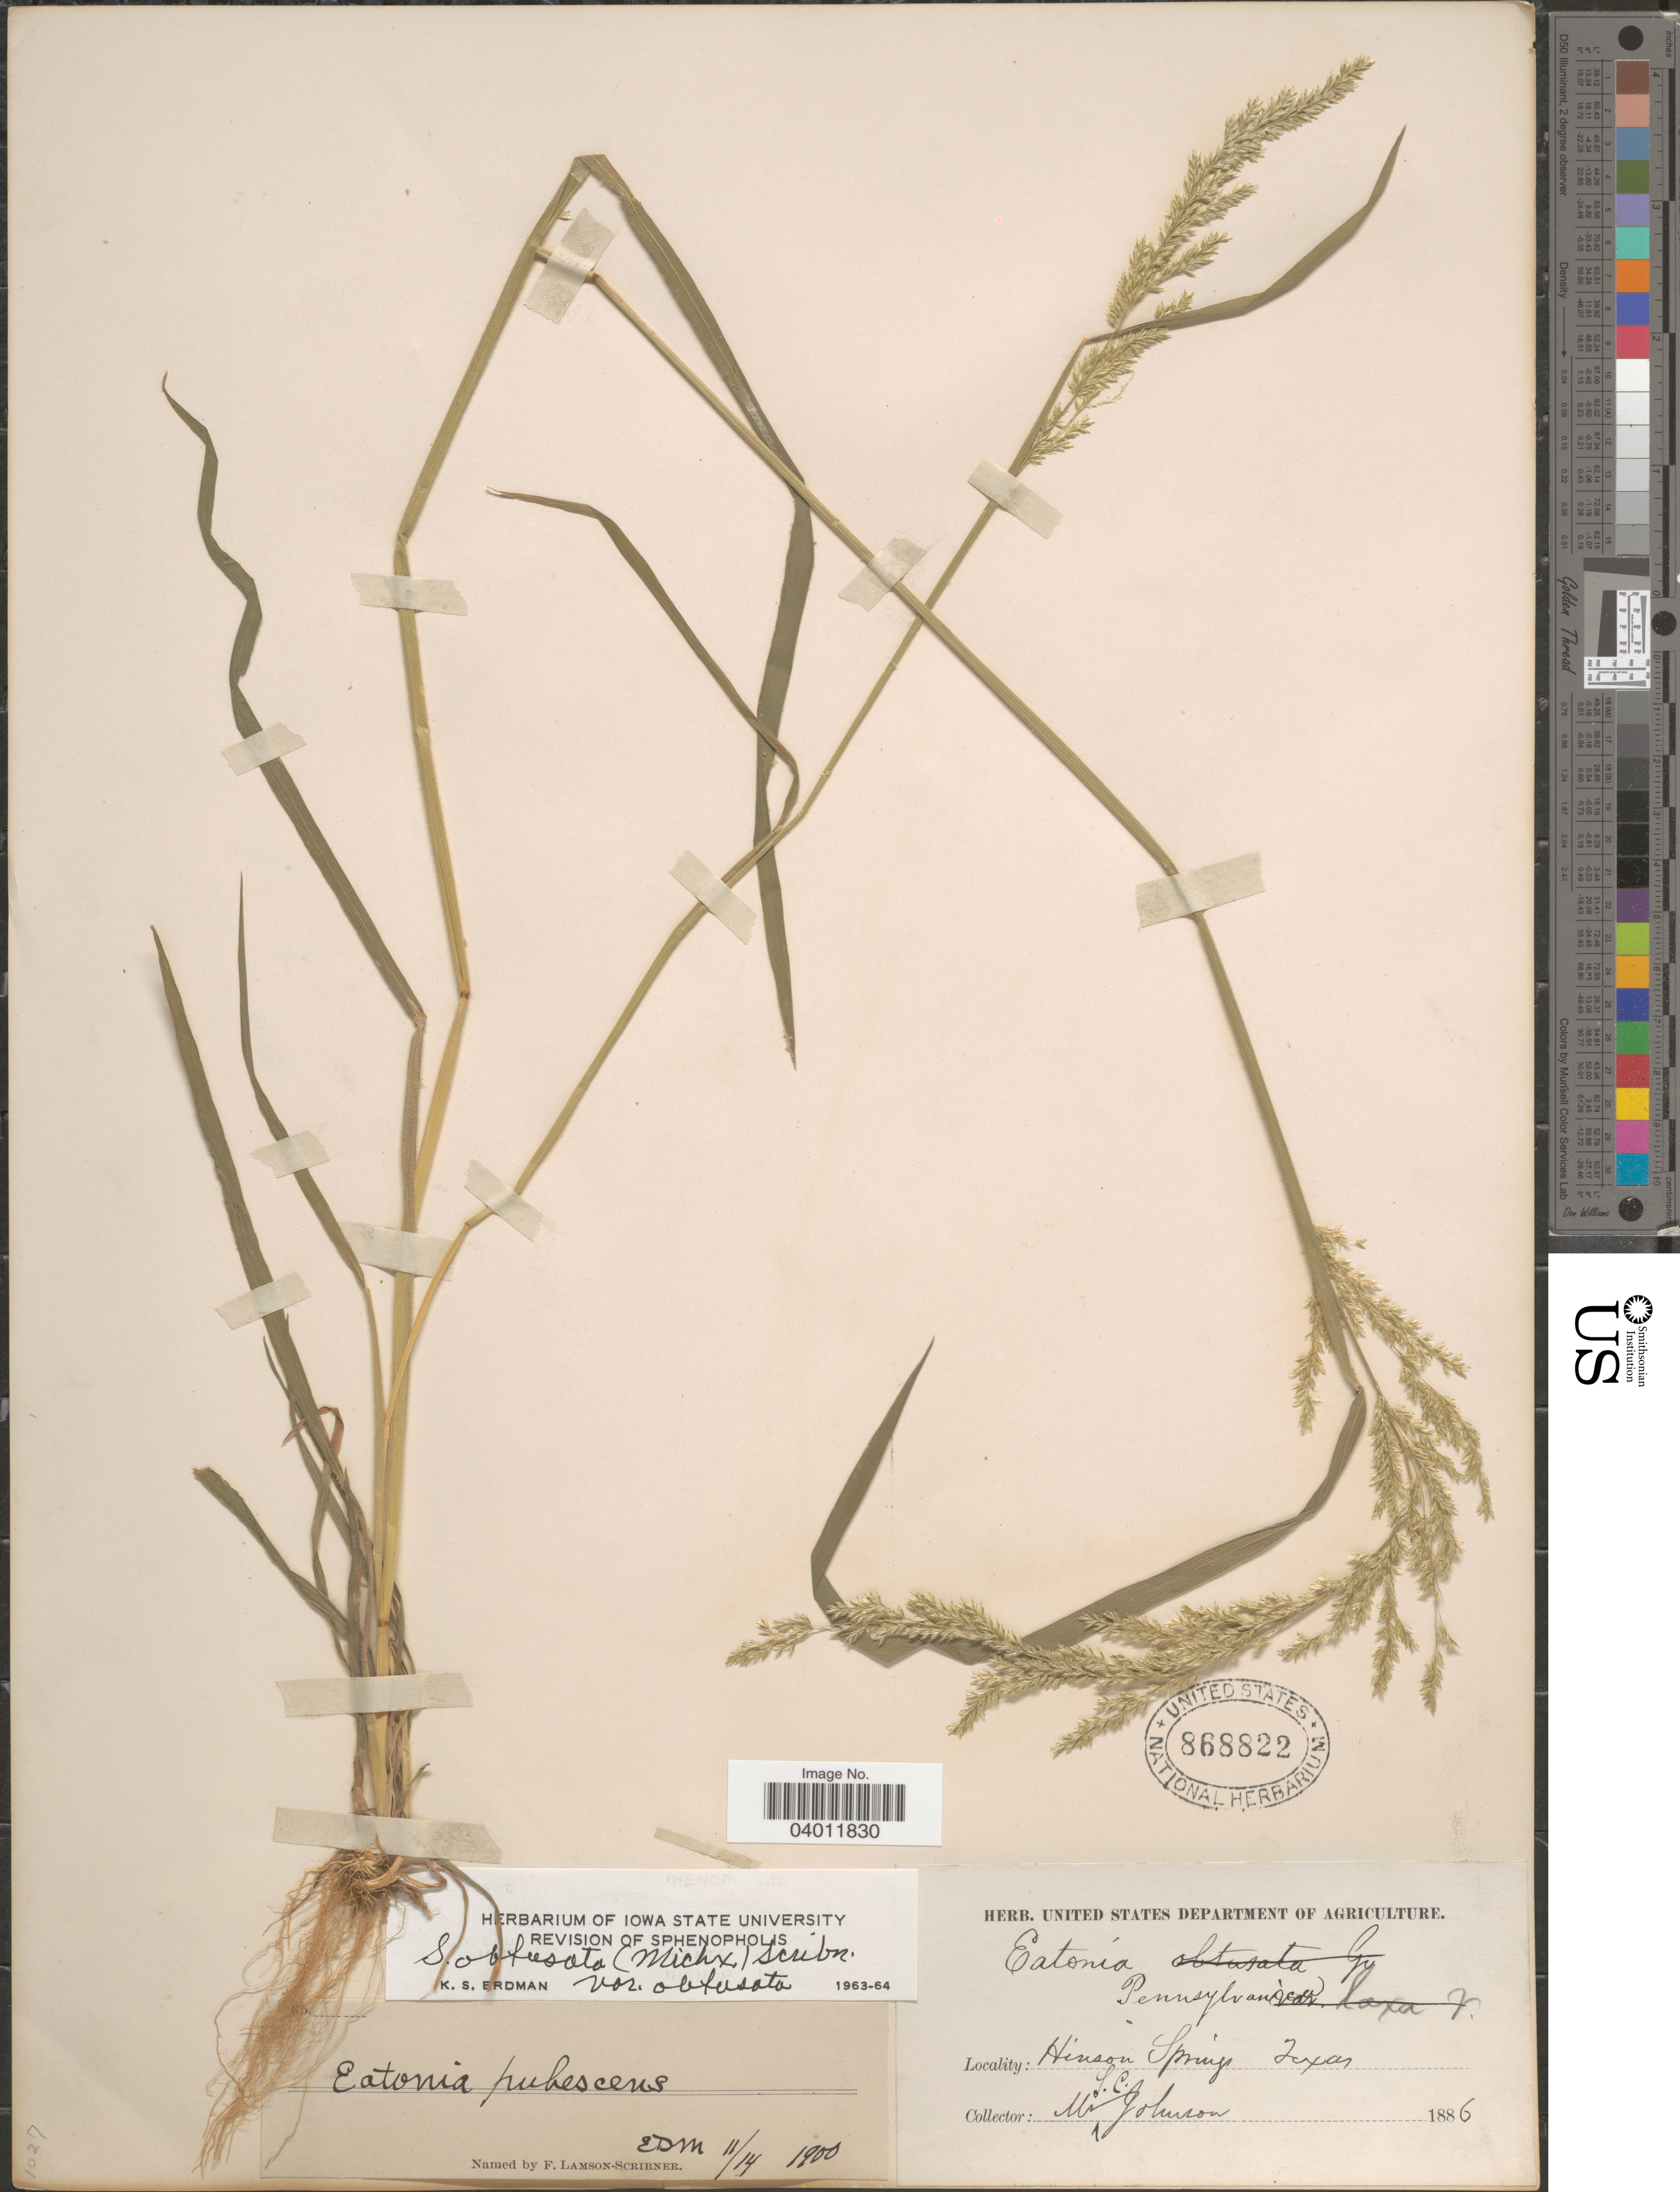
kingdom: Plantae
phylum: Tracheophyta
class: Liliopsida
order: Poales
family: Poaceae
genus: Sphenopholis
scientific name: Sphenopholis obtusata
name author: (Michx.) Scribn.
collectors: L. Johnson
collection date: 1886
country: United States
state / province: Texas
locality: Hinson Springs.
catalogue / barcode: US 868822